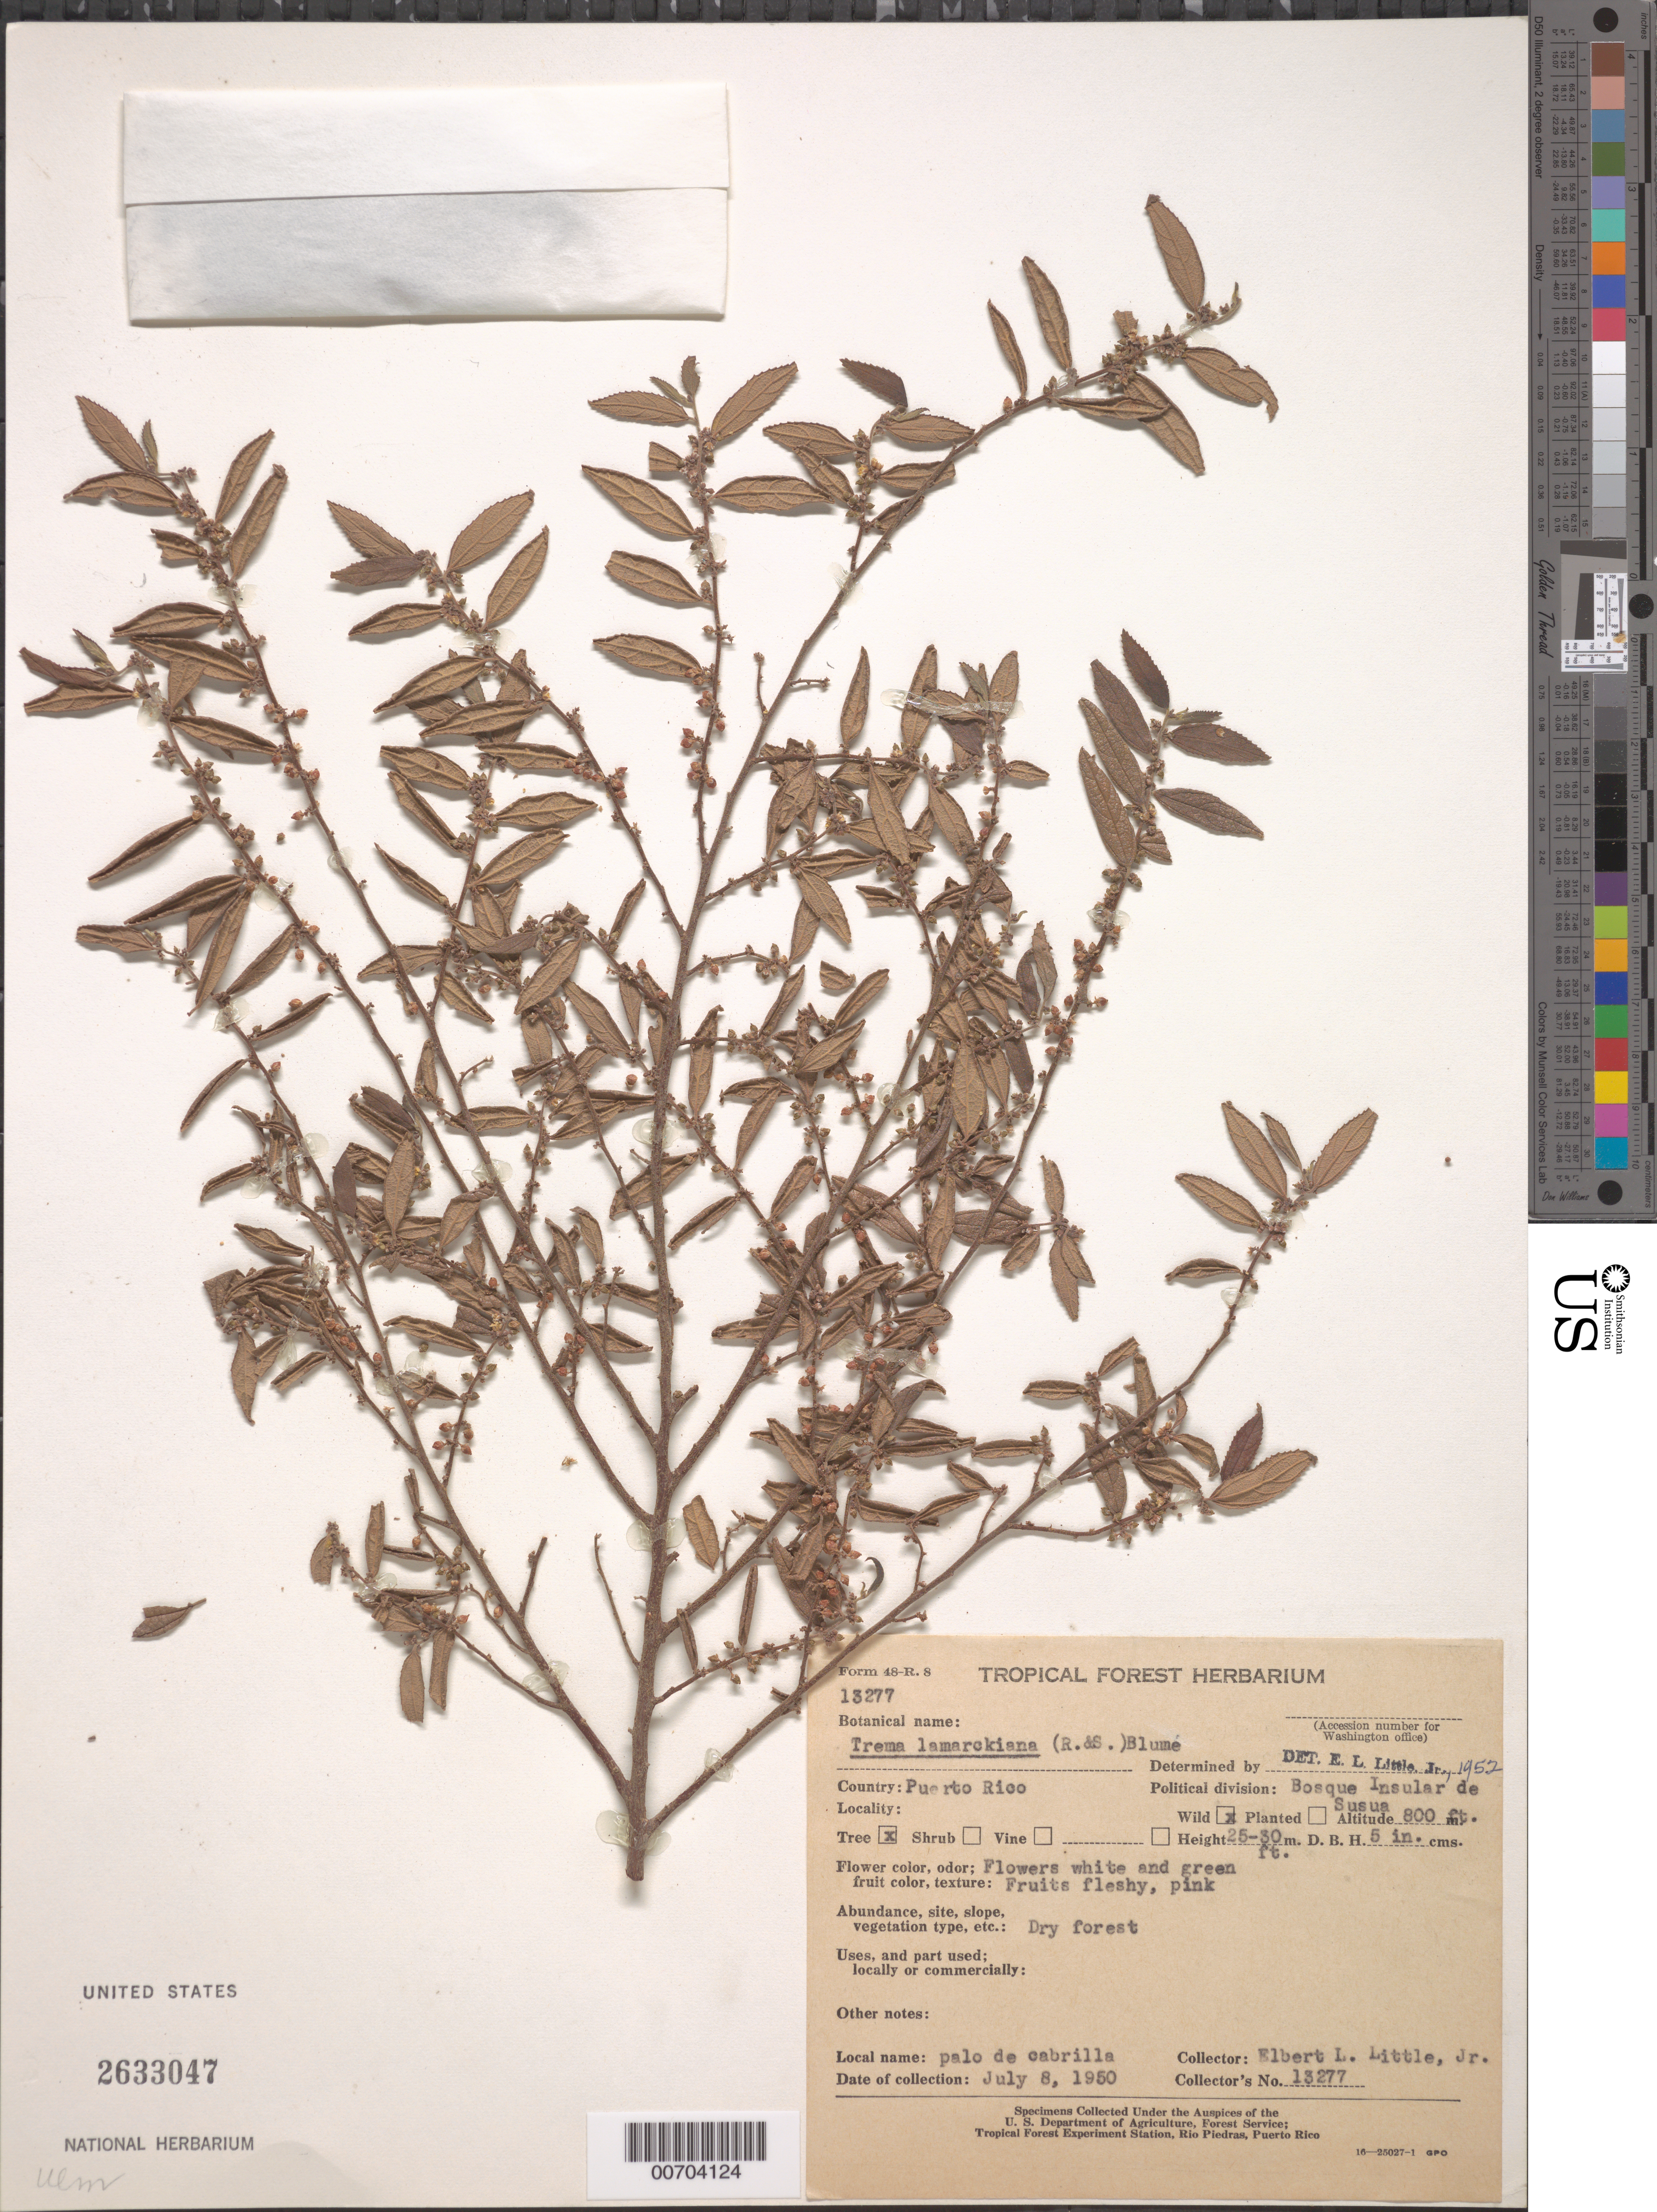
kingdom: Plantae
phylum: Tracheophyta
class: Magnoliopsida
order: Rosales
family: Cannabaceae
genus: Trema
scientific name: Trema lamarckianum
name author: (Schult.) Blume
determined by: Little, Elbert L., Jr., (FSSR), United States Department of Agriculture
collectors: E. L. Little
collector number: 13277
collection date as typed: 08 Jul 1950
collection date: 1950-07-08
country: Puerto Rico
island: Greater Antilles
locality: Bosque Insular de Susua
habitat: dry forest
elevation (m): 244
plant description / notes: Common name: palo de cabrilla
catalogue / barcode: US 2633047